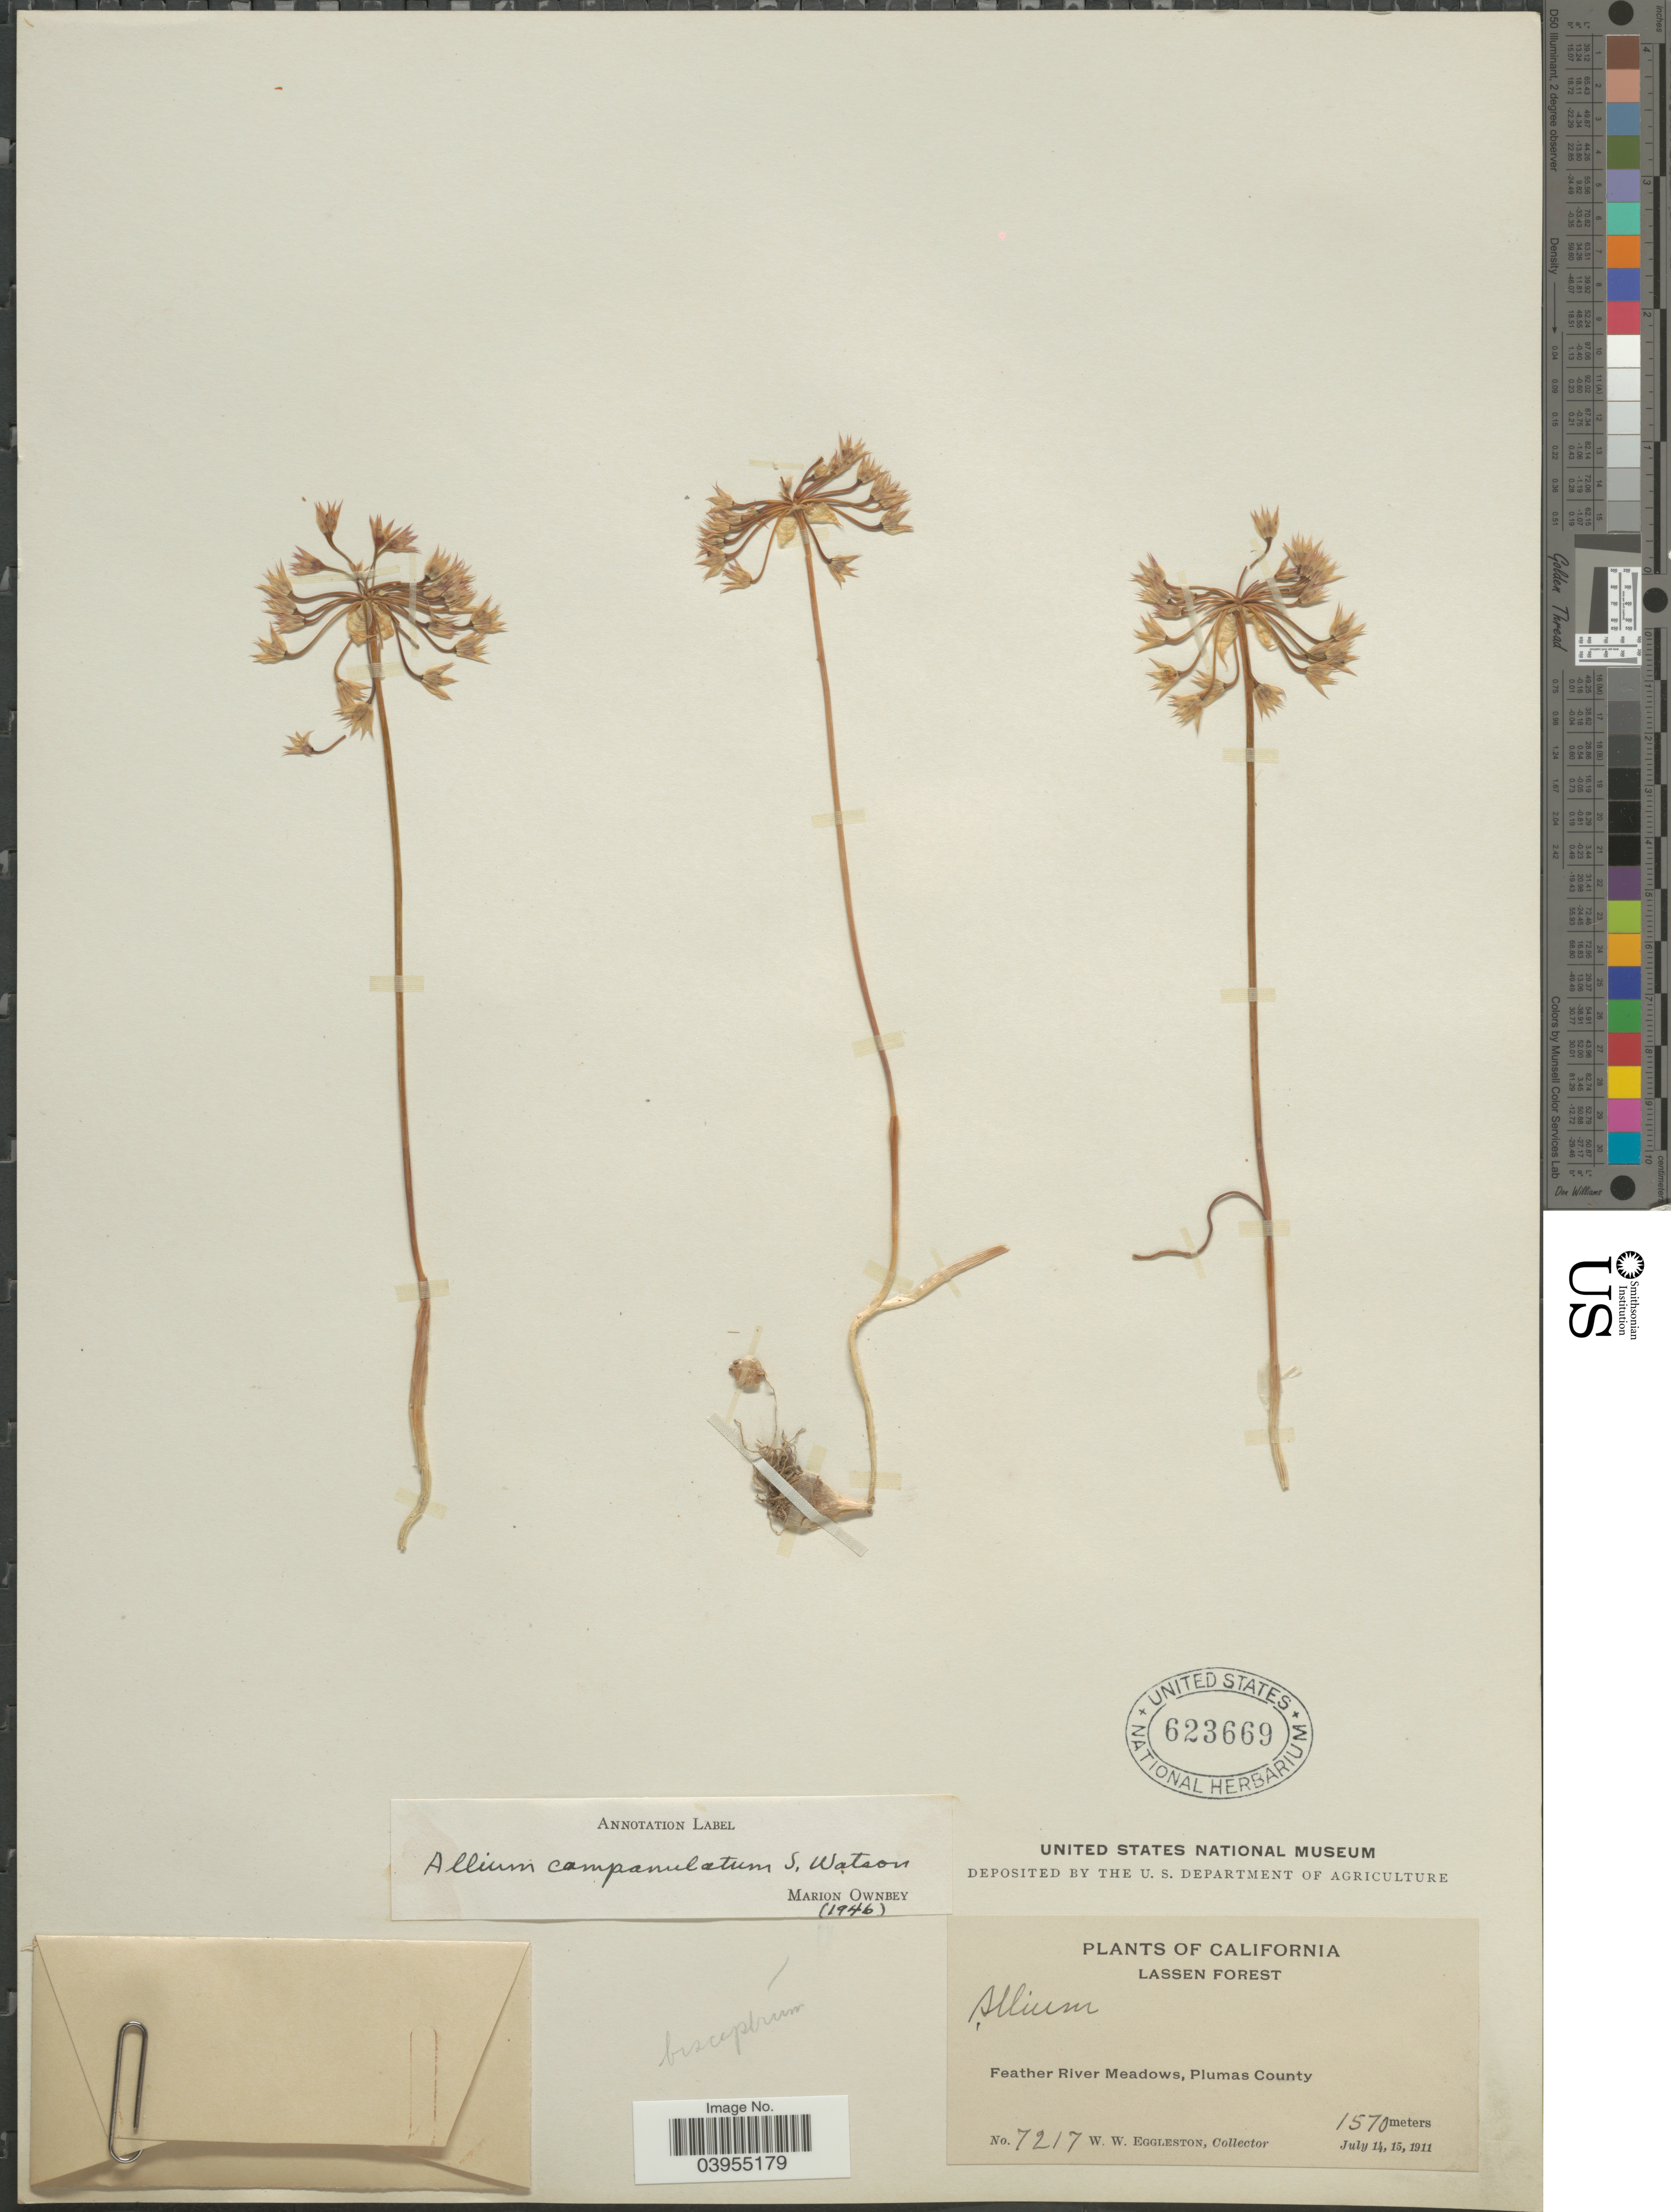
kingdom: Plantae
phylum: Tracheophyta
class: Liliopsida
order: Asparagales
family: Amaryllidaceae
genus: Allium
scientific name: Allium campanulatum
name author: S. Watson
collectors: W. W. Eggleston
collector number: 7217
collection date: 1911-07-14/1911-07-15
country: United States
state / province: California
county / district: Plumas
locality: Lassen Forest. Feather River Meadows, Plumas County.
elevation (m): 1570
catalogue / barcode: US 623669